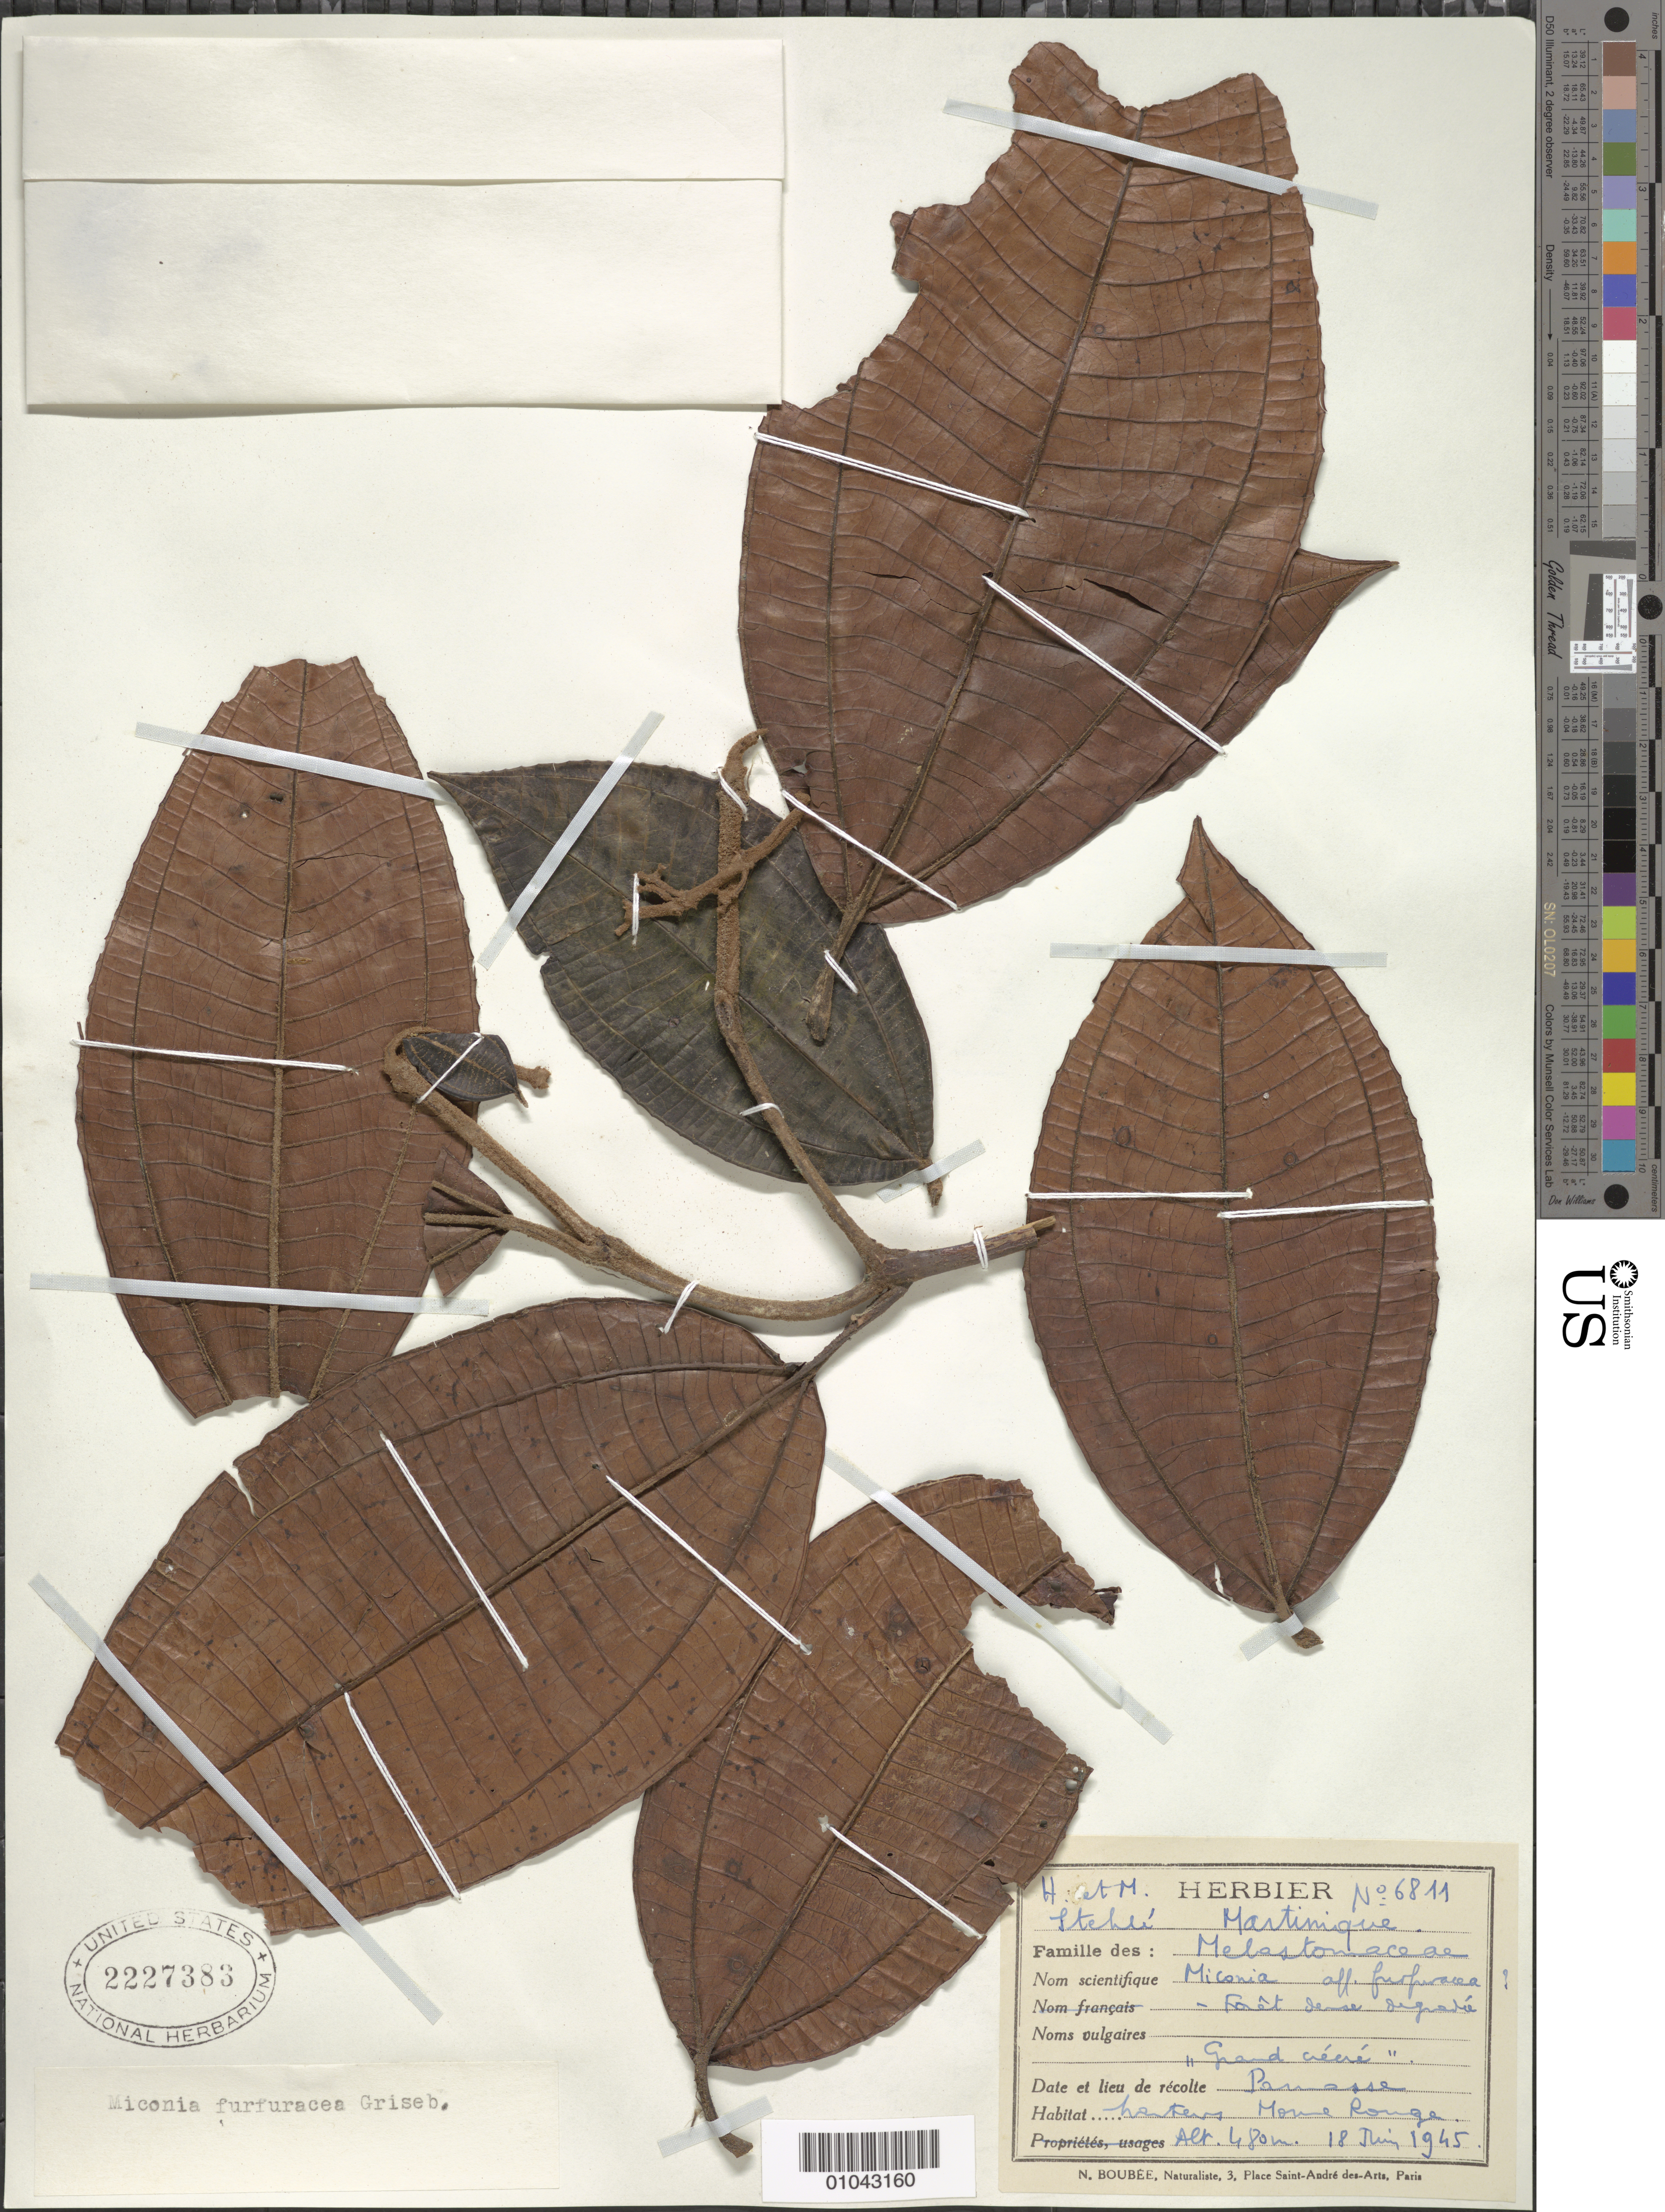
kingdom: Plantae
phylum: Tracheophyta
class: Magnoliopsida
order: Myrtales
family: Melastomataceae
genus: Miconia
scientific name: Miconia furfuracea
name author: (Vahl) Griseb.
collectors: H. Stehlé & M. Stehlé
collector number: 6811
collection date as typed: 18 Jun 1945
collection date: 1945-06-18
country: Martinique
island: Martinique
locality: Parnasse, Morne Rouge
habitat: Forêt dense degradée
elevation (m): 480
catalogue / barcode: US 2227383